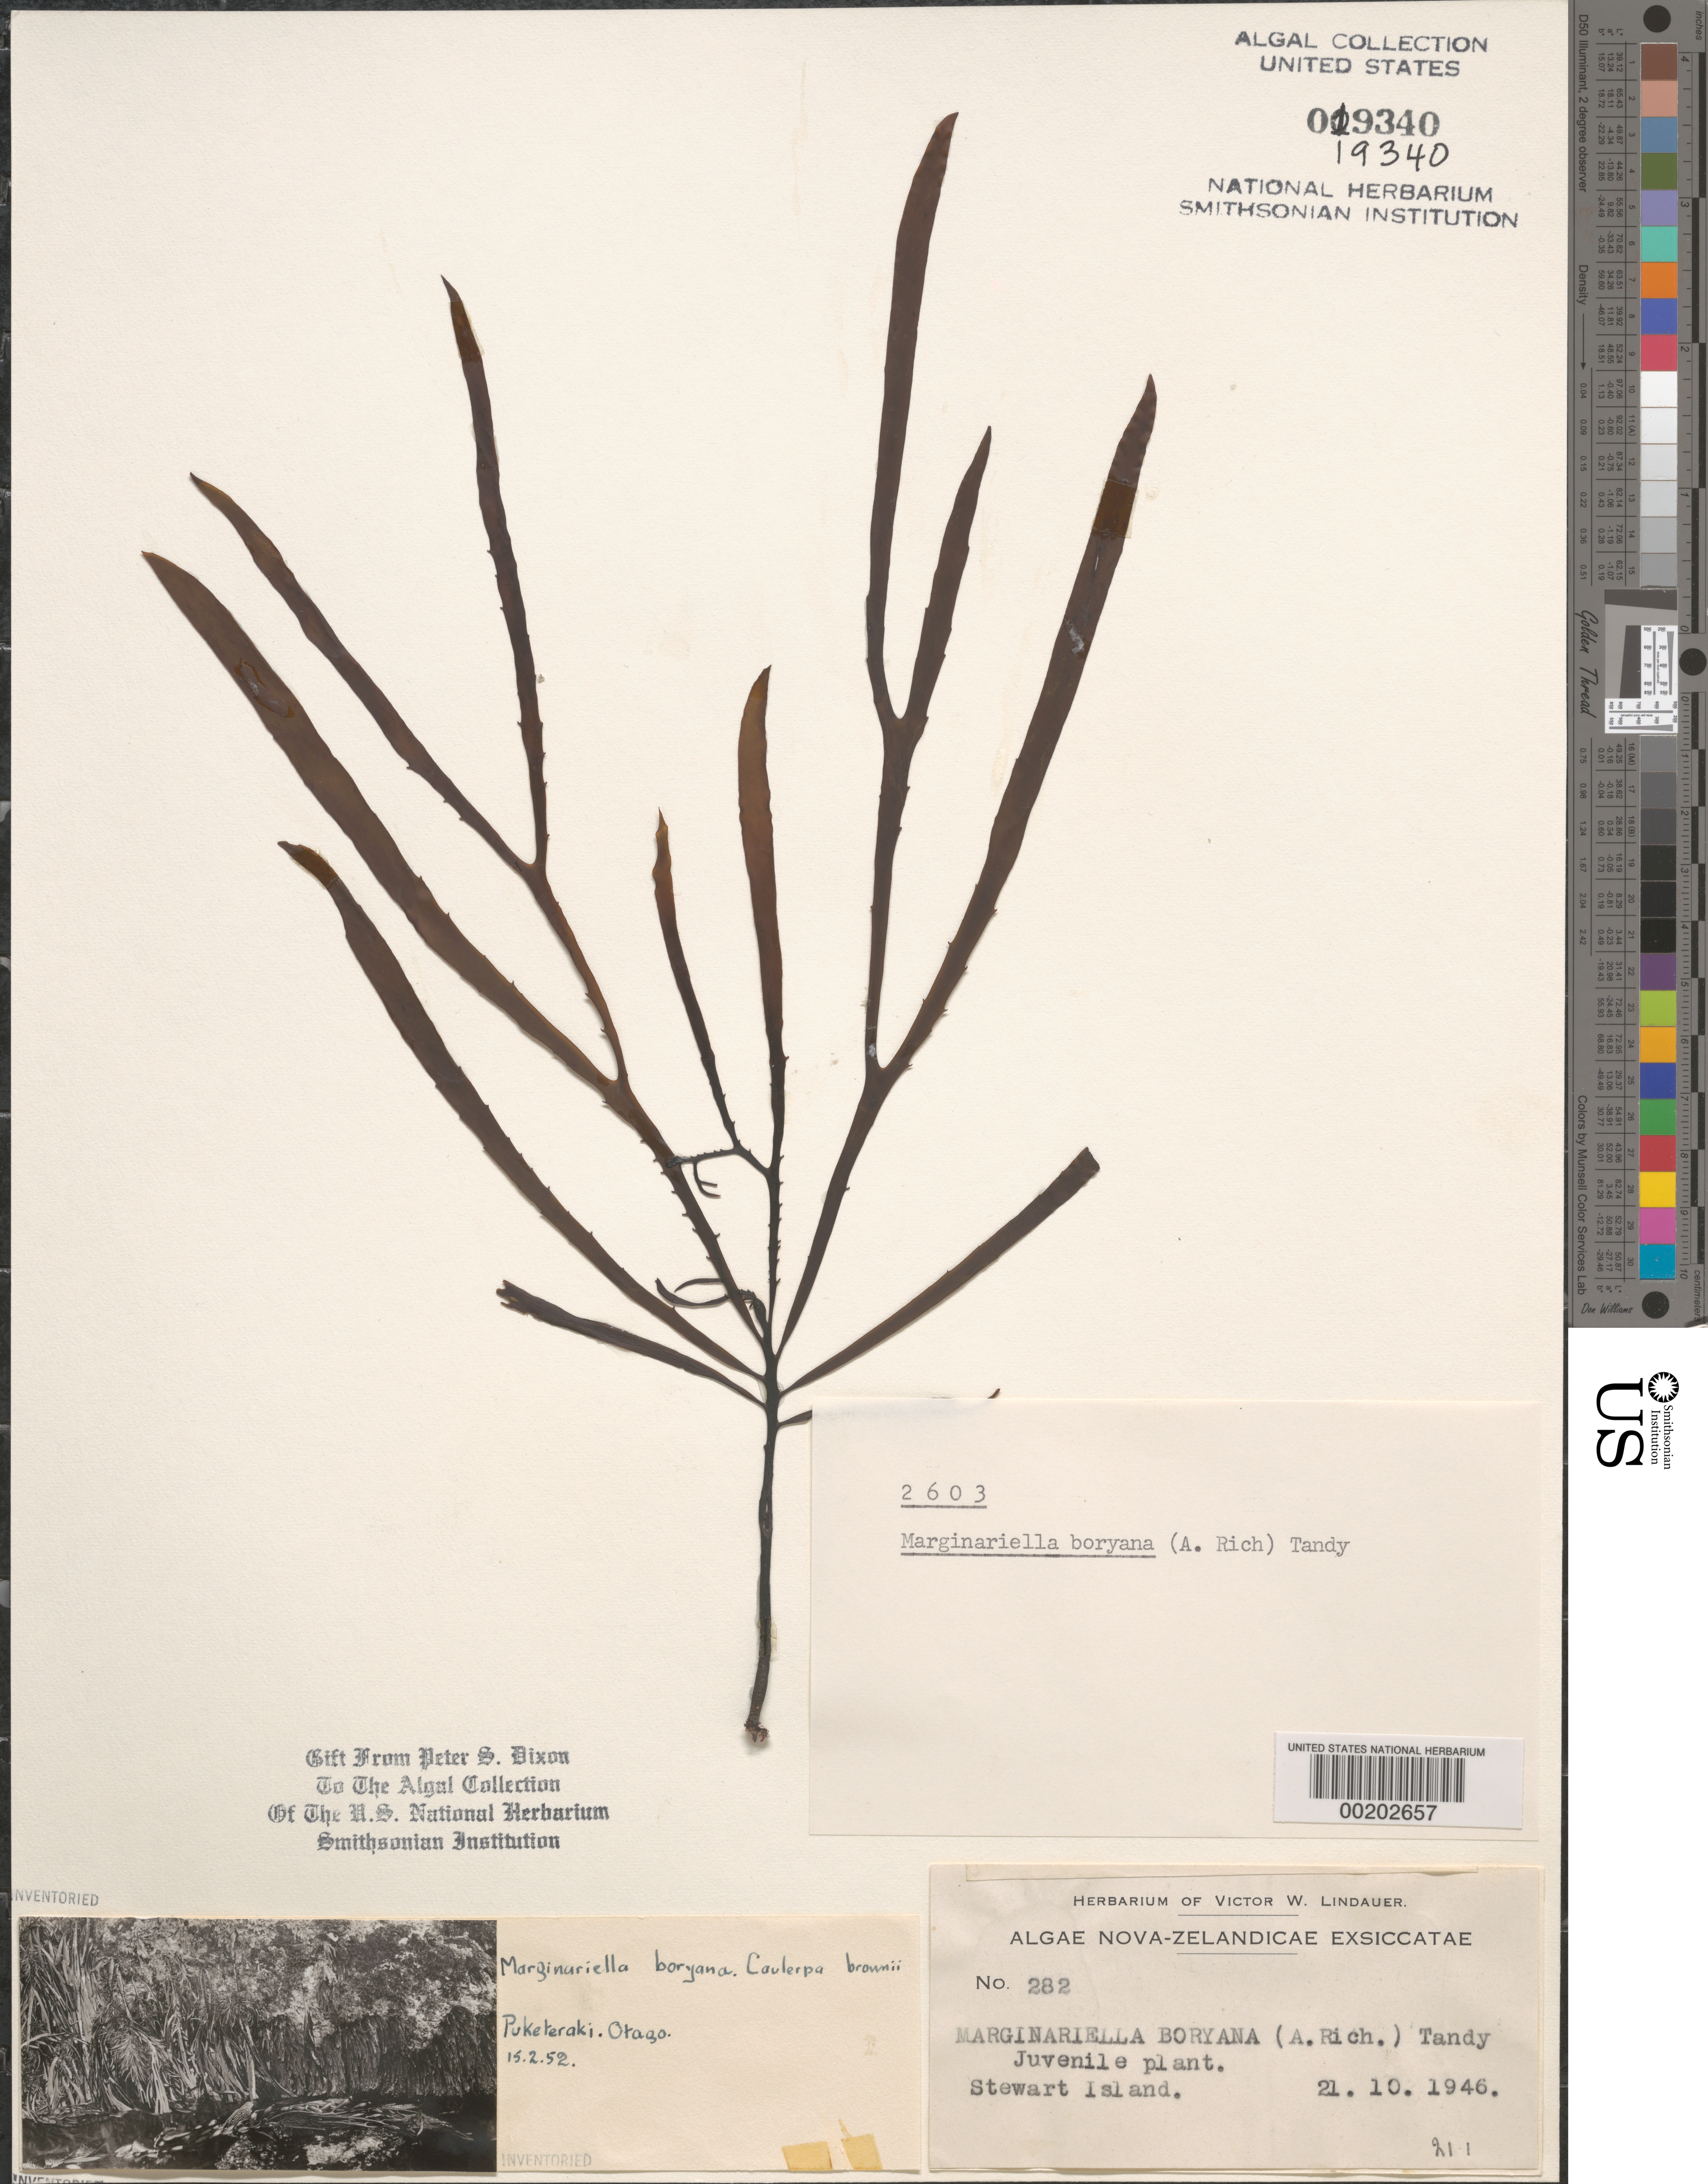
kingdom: Chromista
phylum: Ochrophyta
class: Phaeophyceae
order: Fucales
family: Seirococcaceae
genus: Marginariella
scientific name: Marginariella boryana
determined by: Dixon, P. S.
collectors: V. Lindauer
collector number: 282 & PSD 2603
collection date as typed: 21 Oct 1946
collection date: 1946-10-21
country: New Zealand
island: Stewart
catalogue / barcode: US 19340